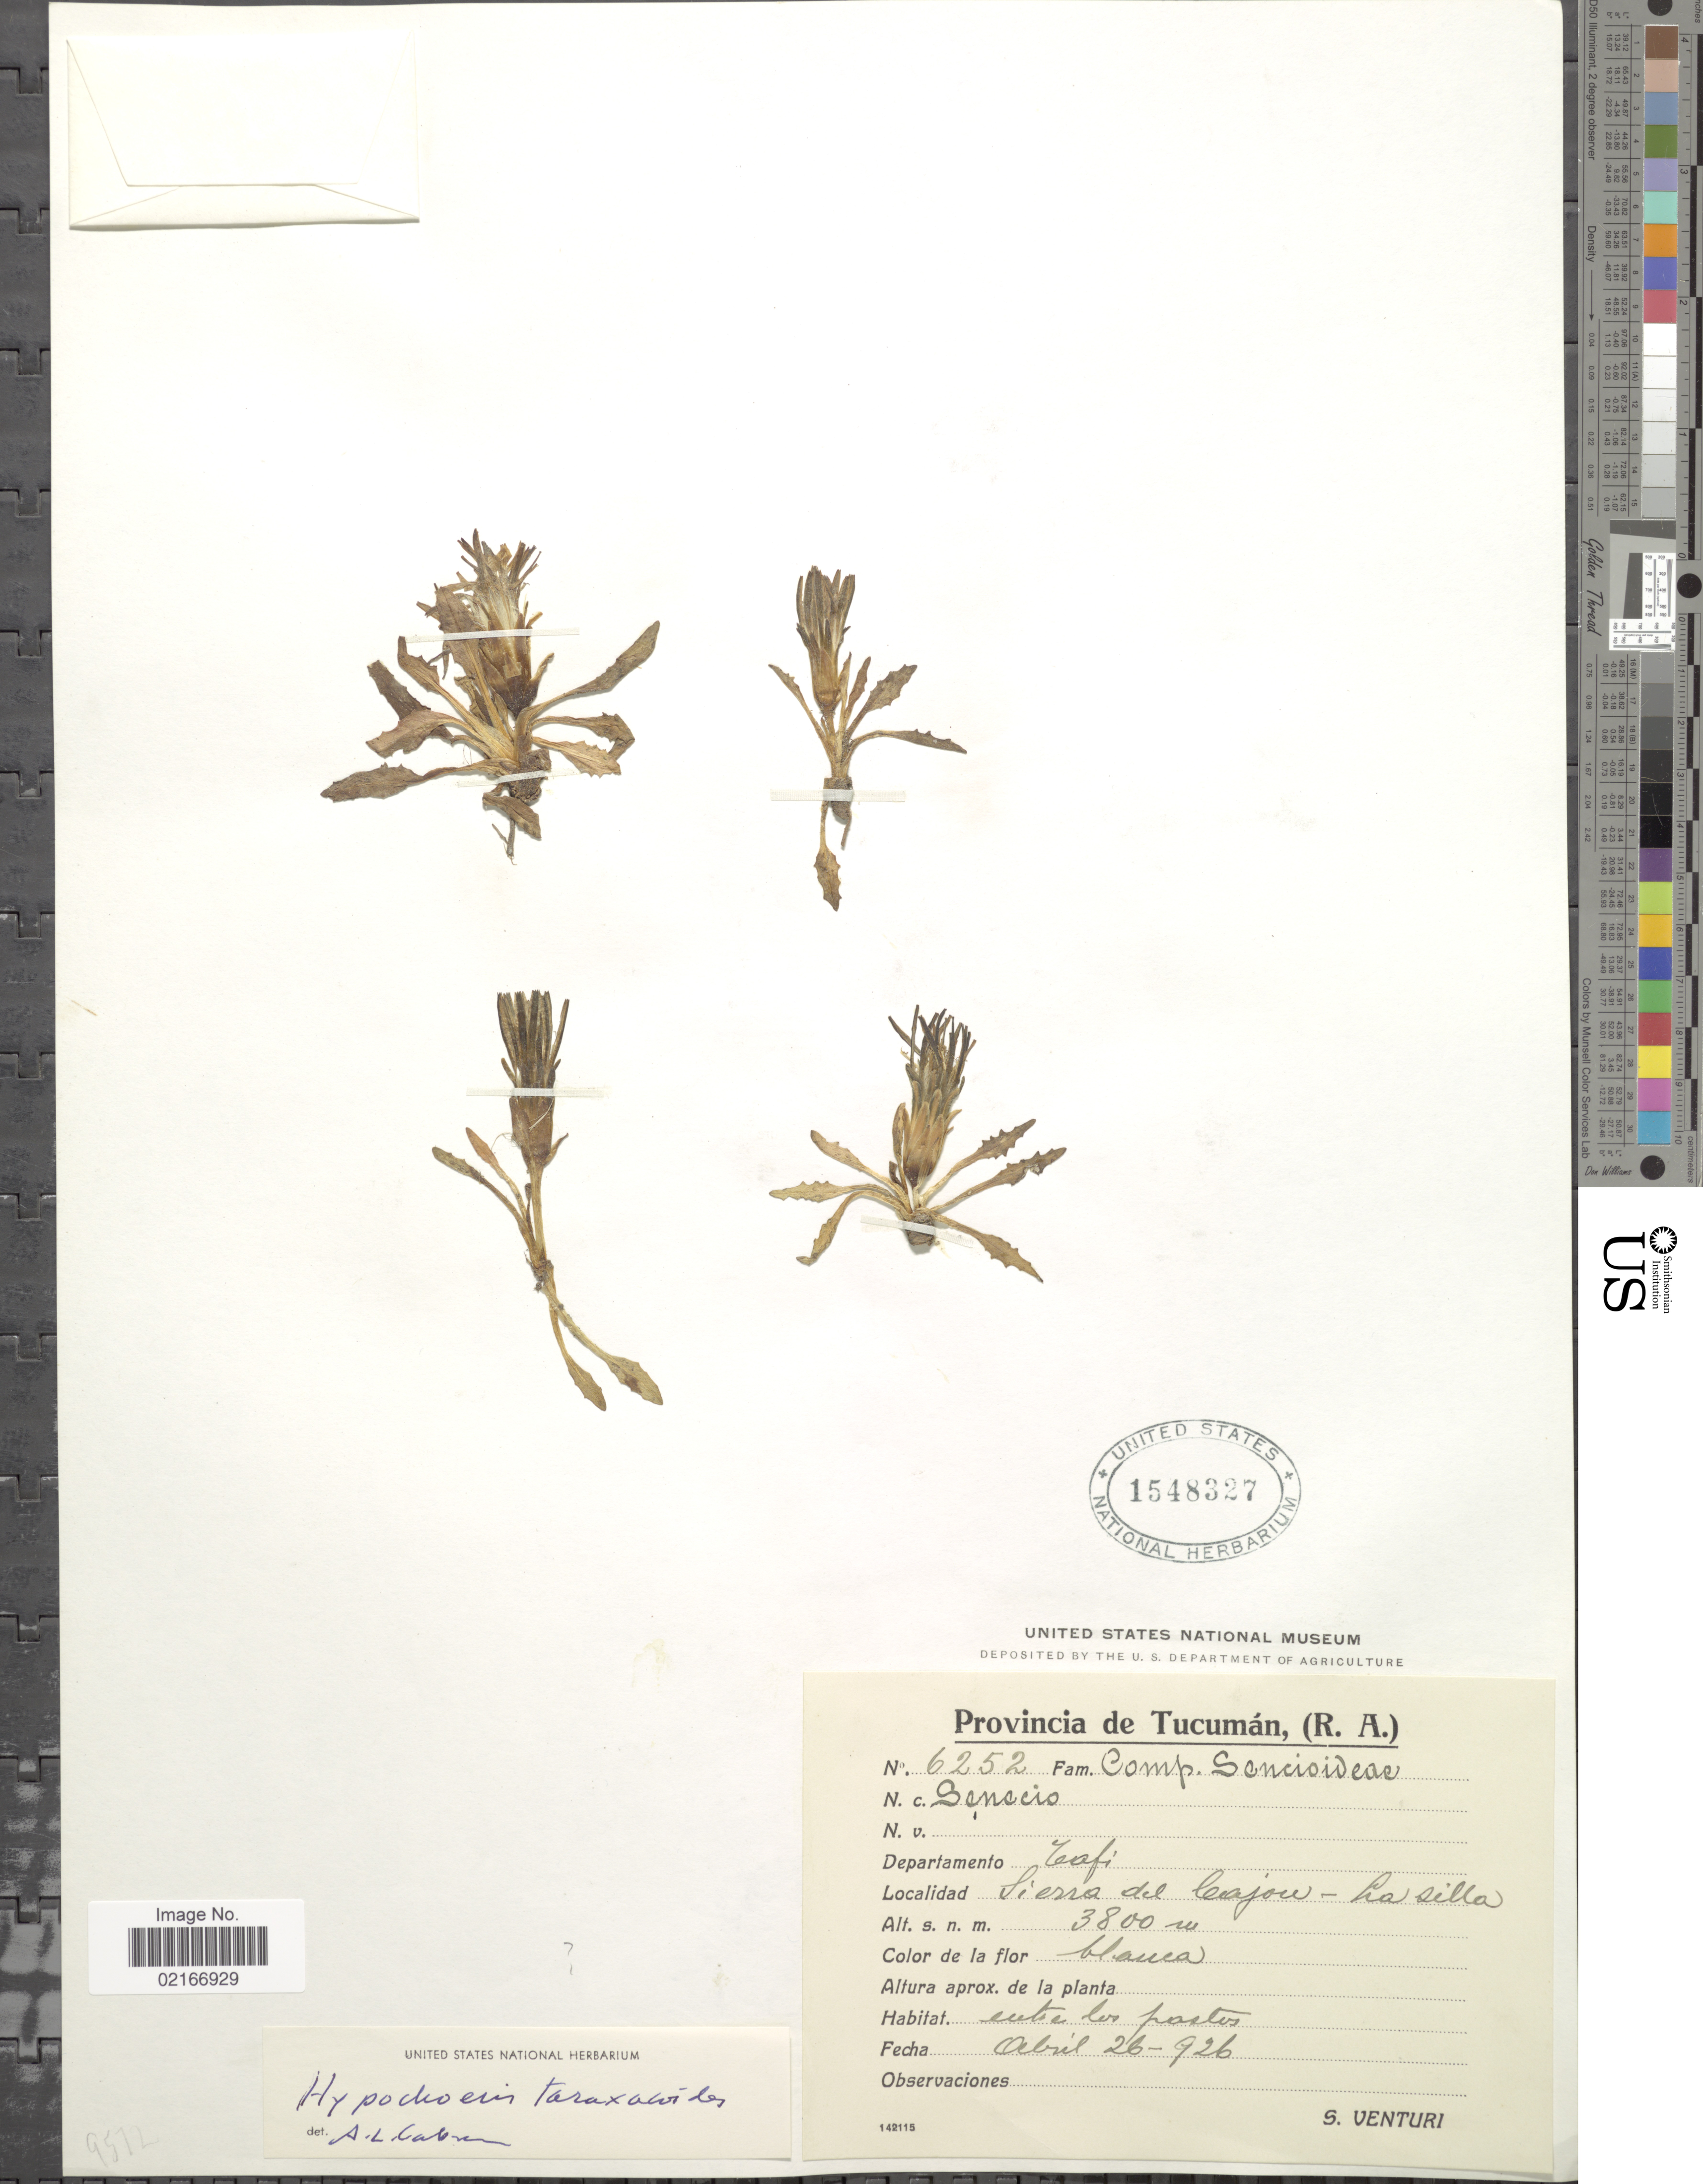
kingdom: Plantae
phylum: Tracheophyta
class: Magnoliopsida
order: Asterales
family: Asteraceae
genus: Hypochaeris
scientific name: Hypochaeris taraxacoides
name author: Ball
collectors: S. Venturi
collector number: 6252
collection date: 1926-04-26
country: Argentina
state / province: Tucumán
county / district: Tafí Viejo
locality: Sierra del Cajón - La Silla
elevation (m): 3800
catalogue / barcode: US 1548327